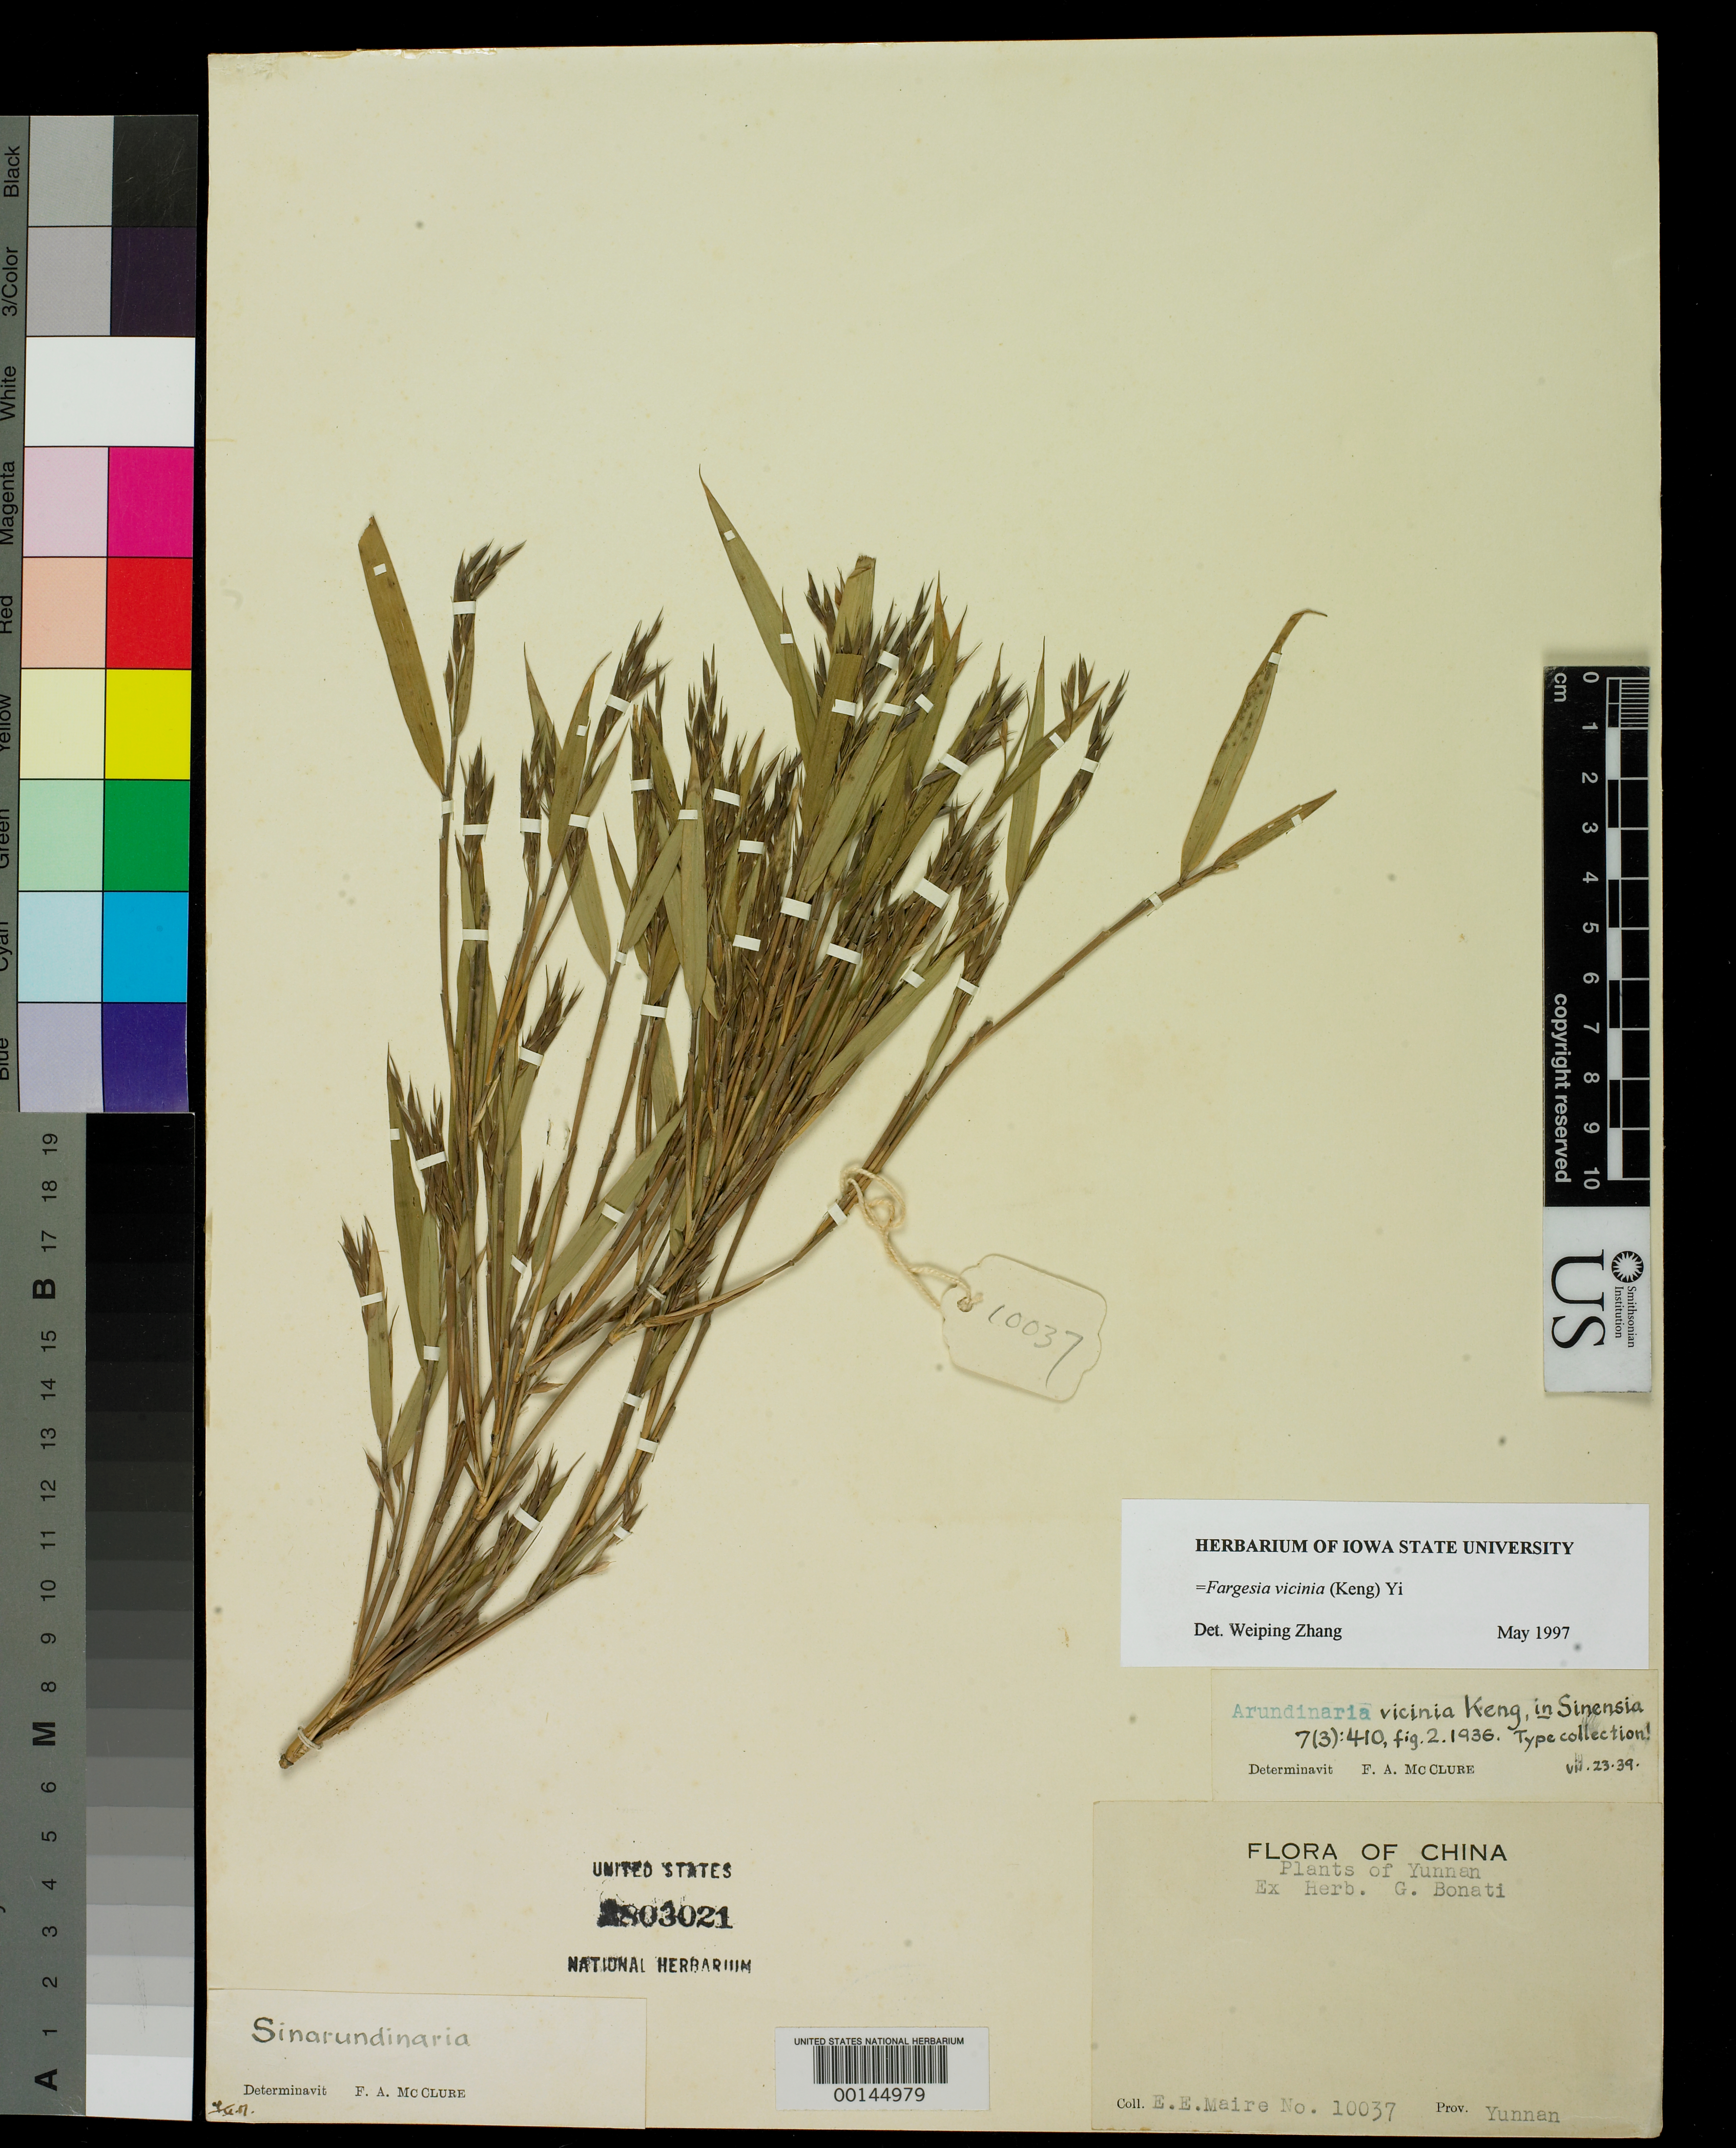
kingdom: Plantae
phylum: Tracheophyta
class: Liliopsida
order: Poales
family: Poaceae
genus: Arundinaria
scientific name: Arundinaria vicinia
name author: Keng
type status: Isotype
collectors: E. E. Maire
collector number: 10037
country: China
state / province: Yunnan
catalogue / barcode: US 2803021